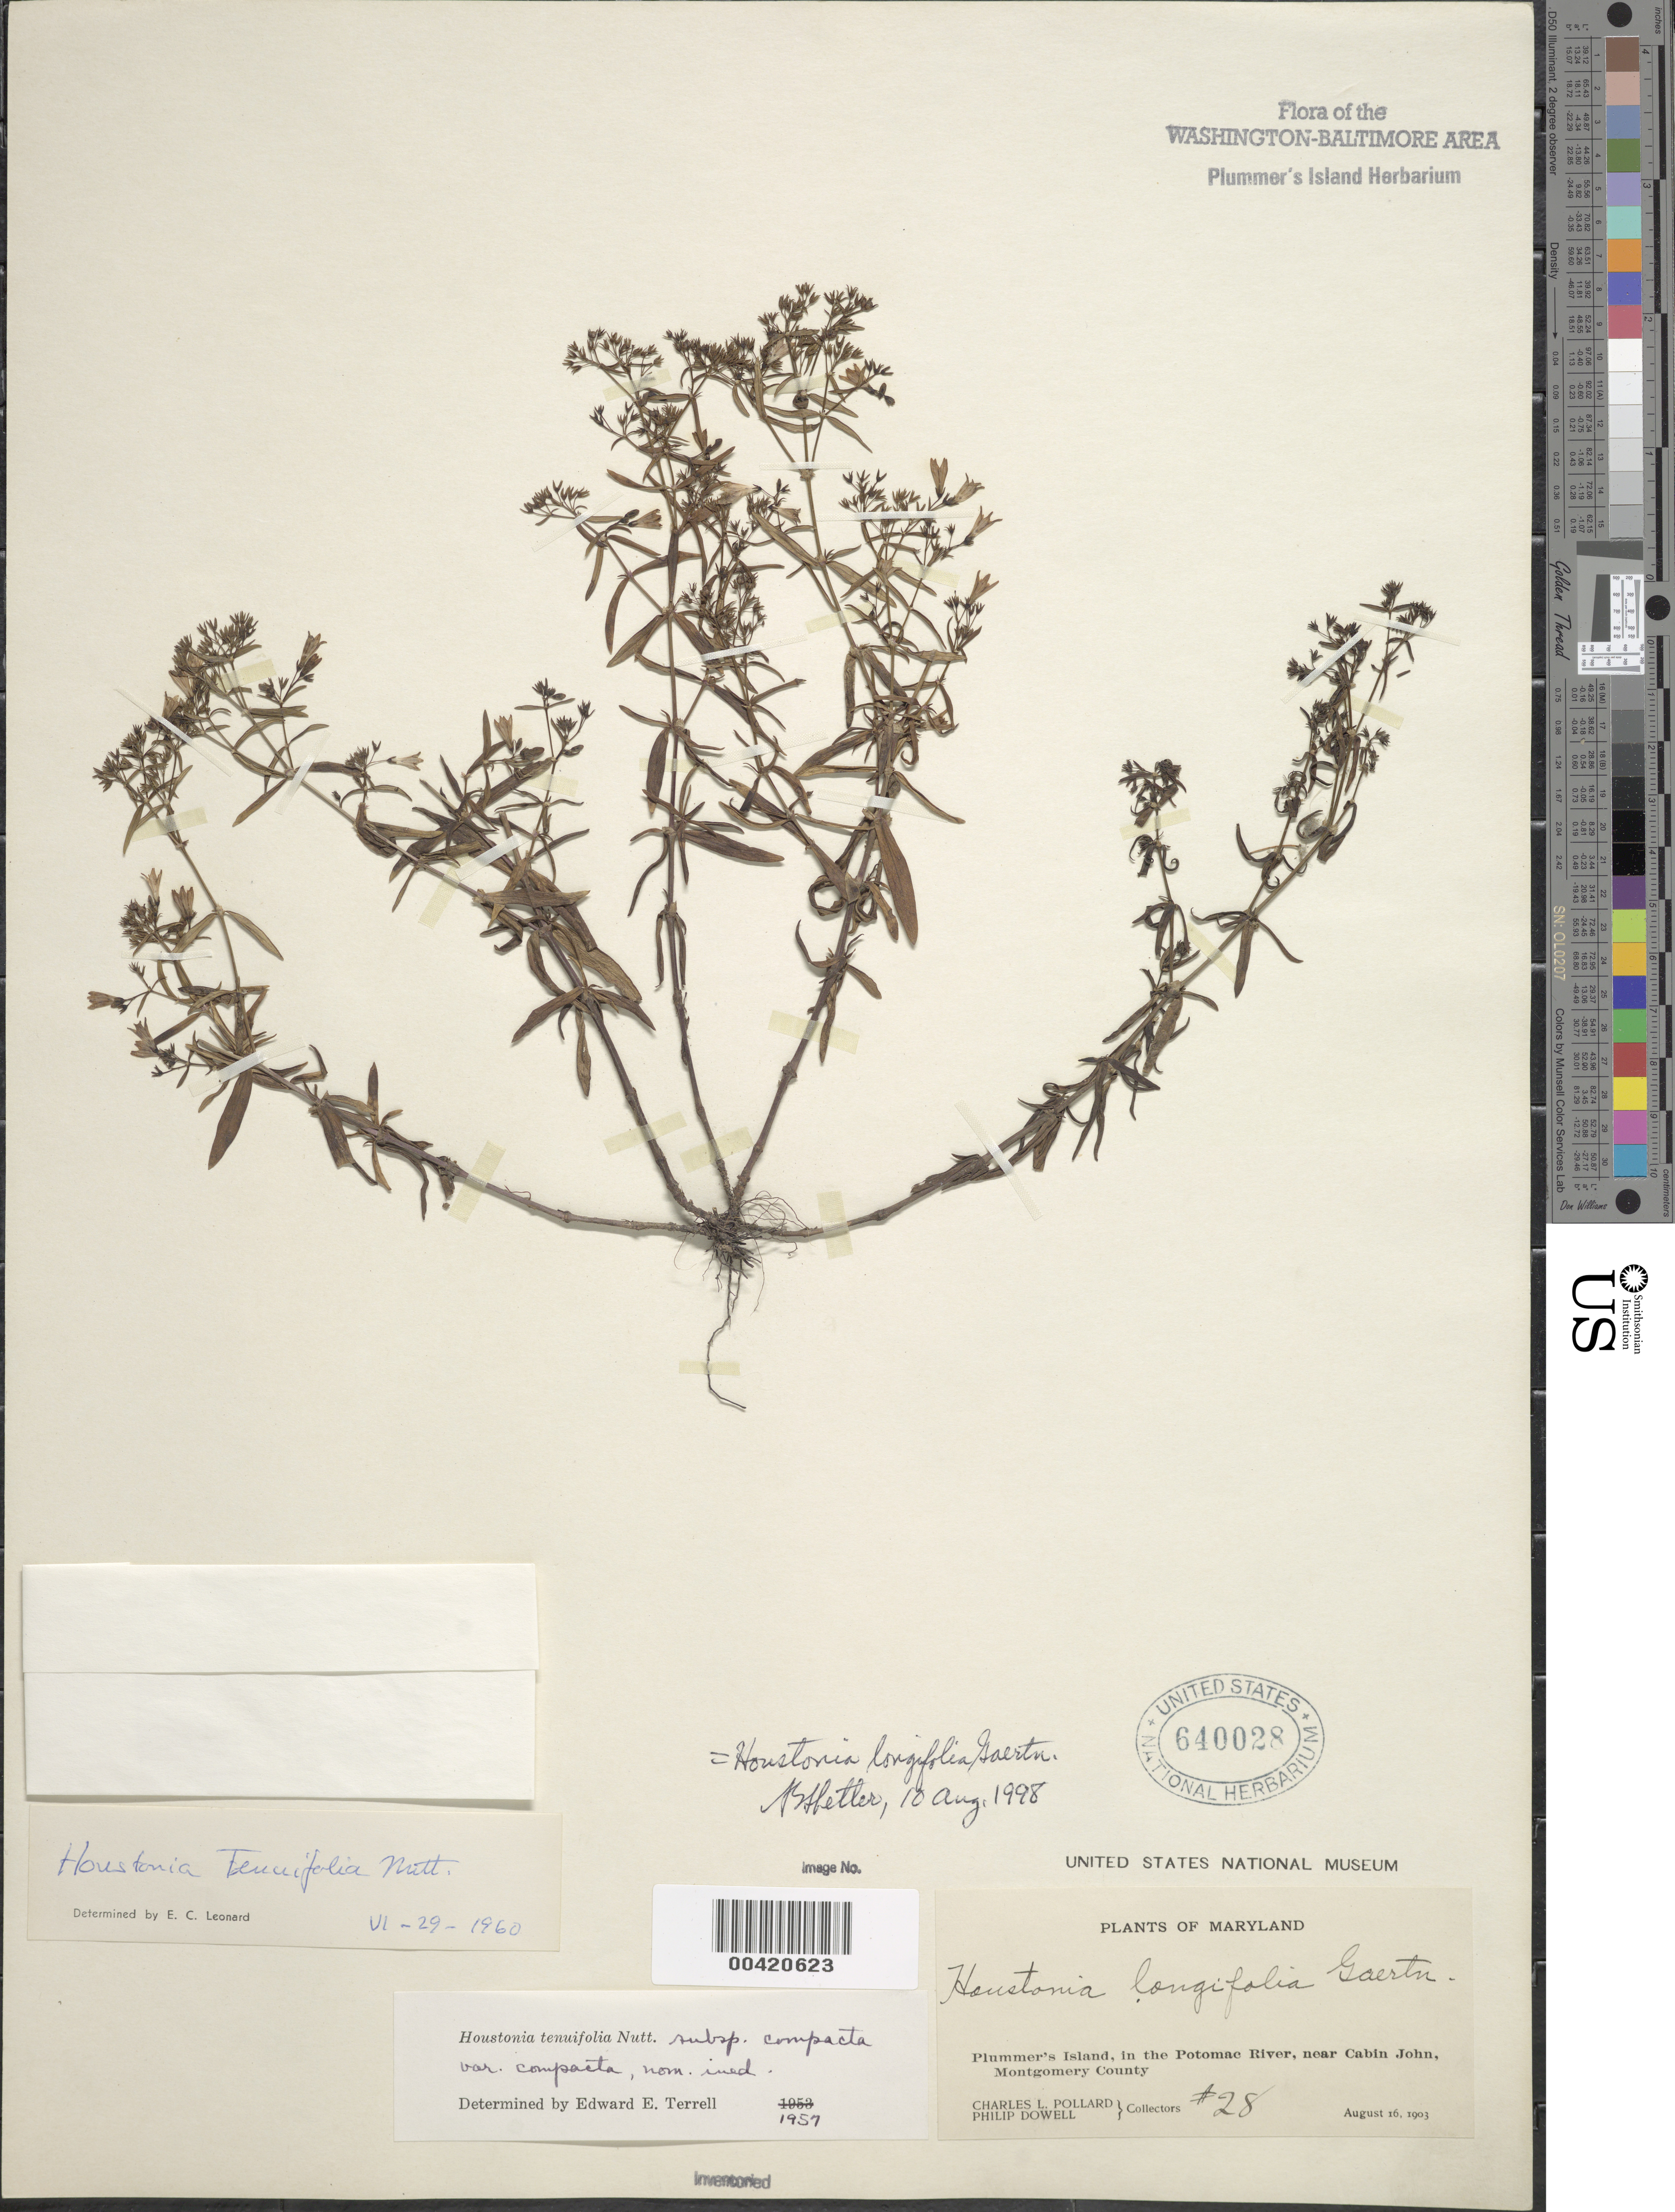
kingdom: Plantae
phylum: Tracheophyta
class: Magnoliopsida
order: Gentianales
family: Rubiaceae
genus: Houstonia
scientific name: Houstonia longifolia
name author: Gaertn.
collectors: C. L. Pollard & P. Dowell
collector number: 28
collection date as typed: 16 Aug 1903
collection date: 1903-08-16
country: United States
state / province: Maryland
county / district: Montgomery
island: Plummers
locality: Plummer's Island Plummers Island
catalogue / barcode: US 640028